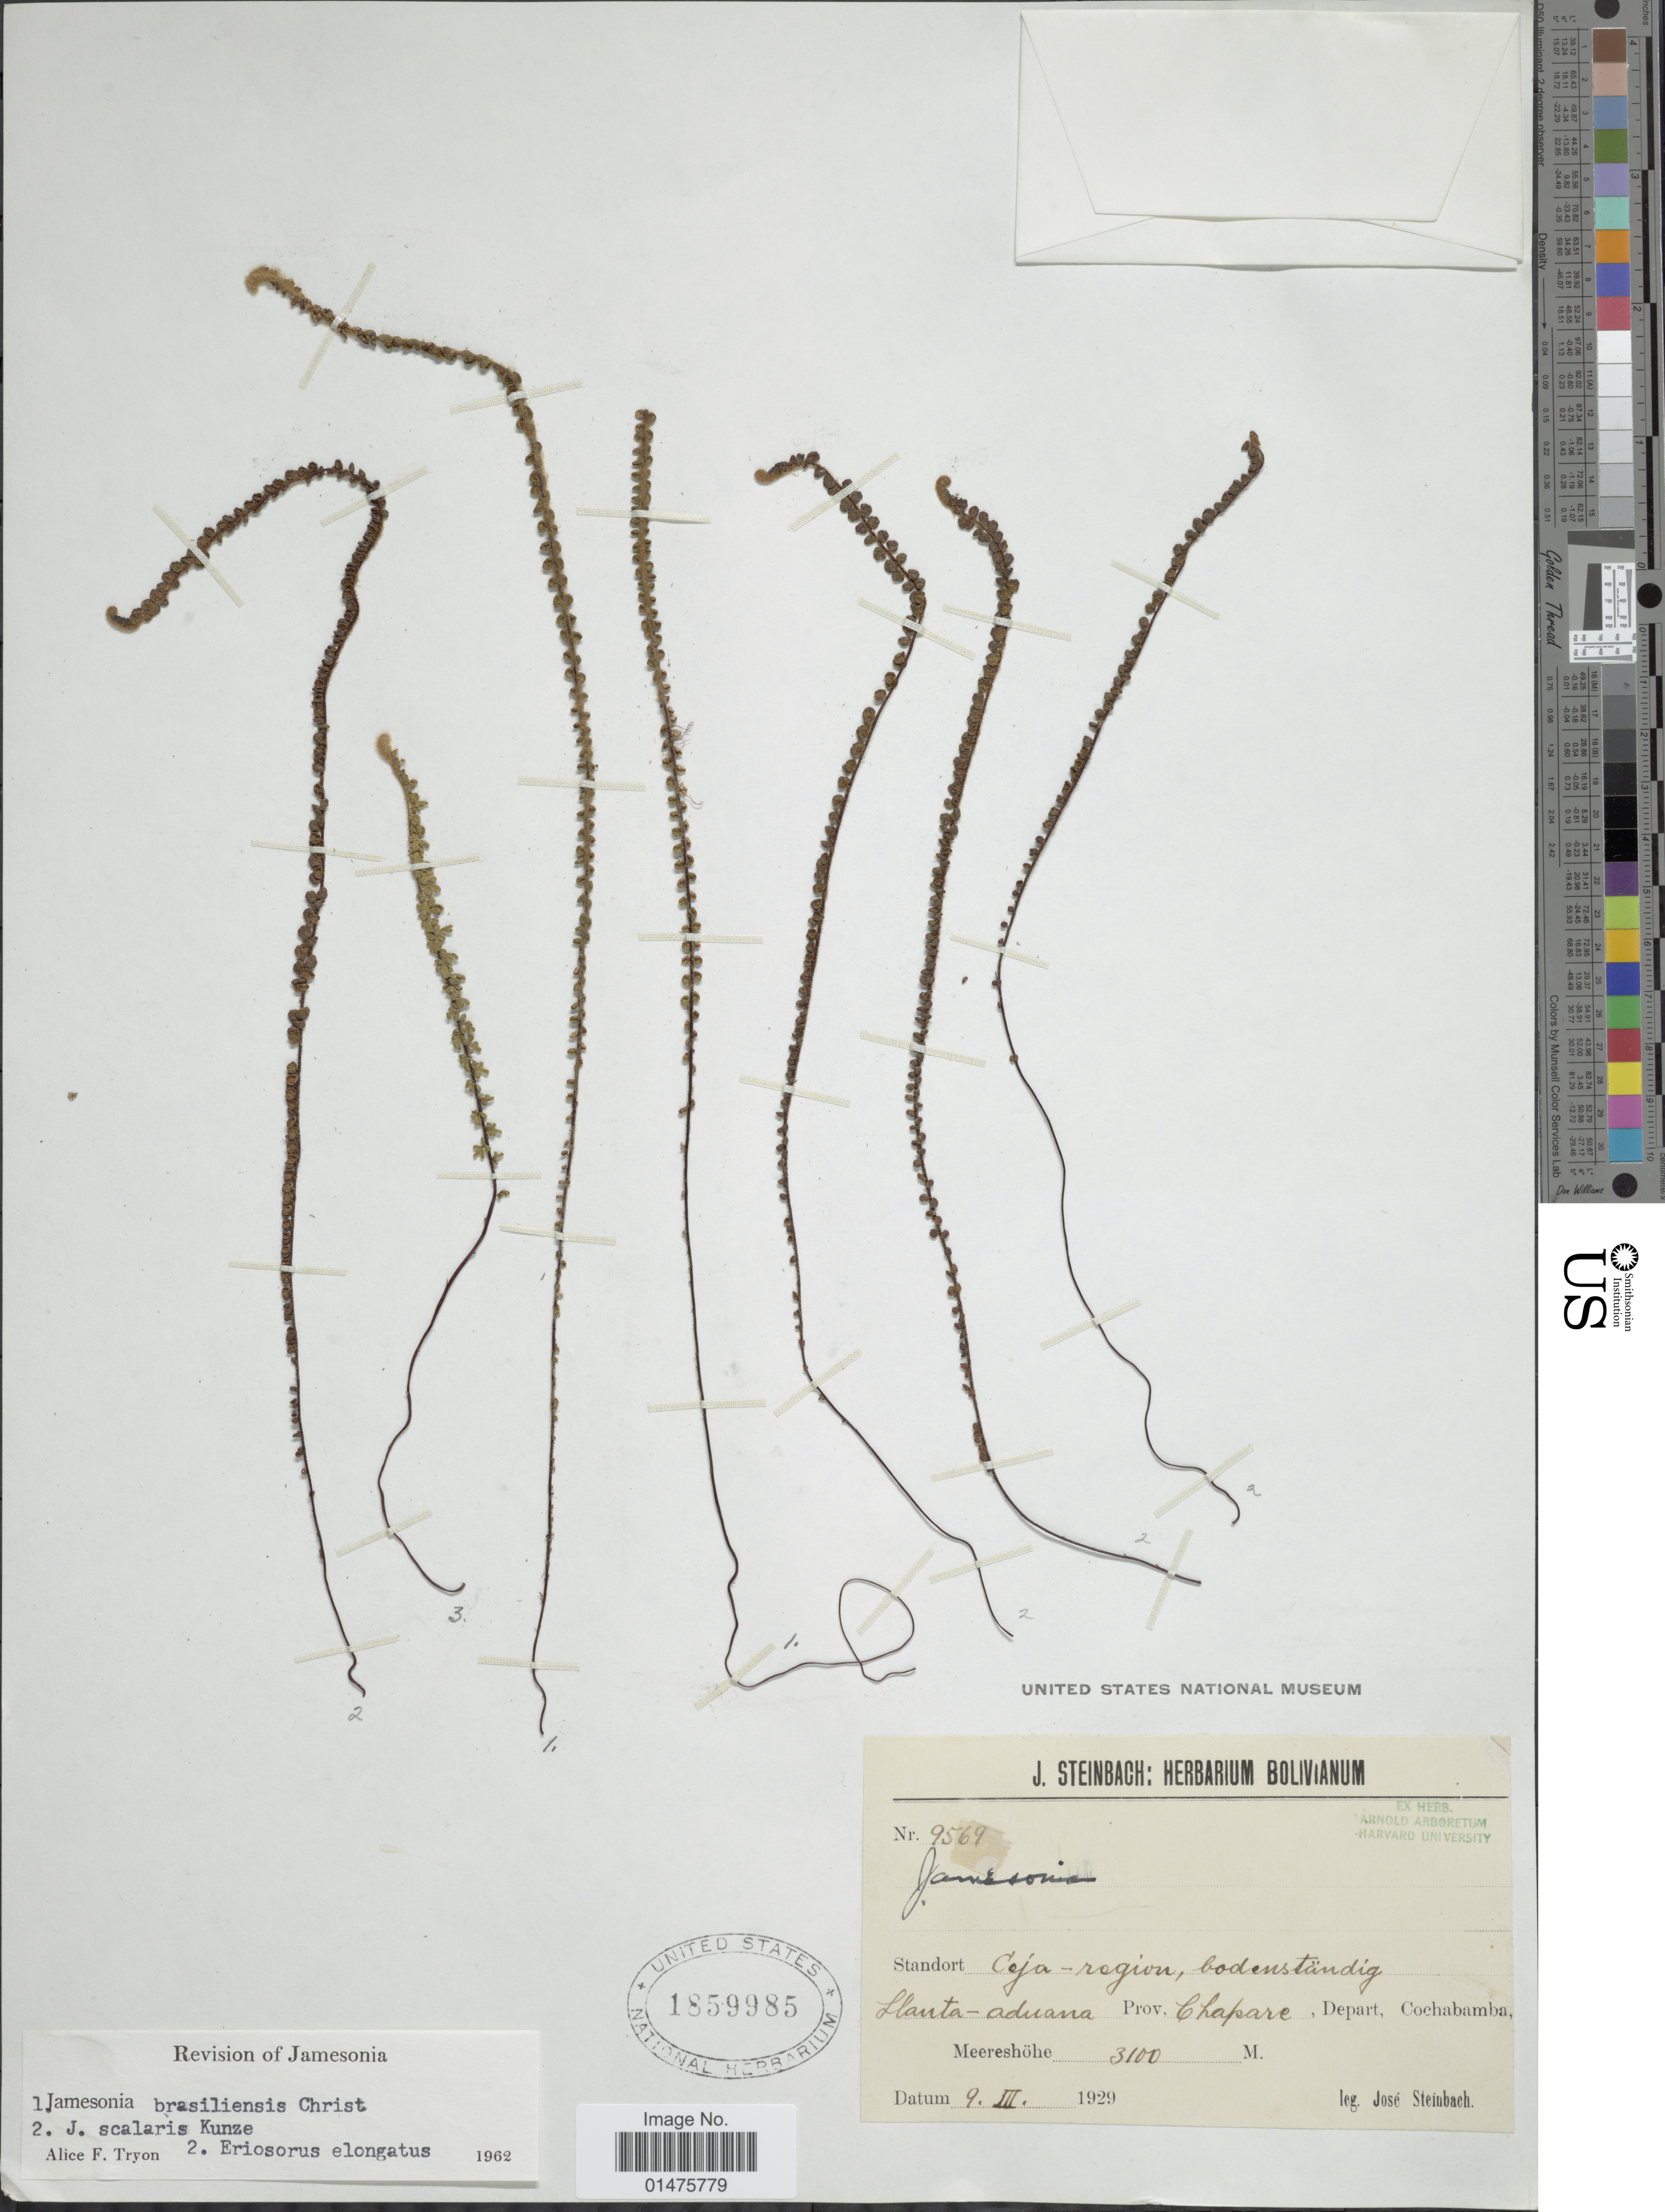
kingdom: Plantae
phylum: Tracheophyta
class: Polypodiopsida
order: Polypodiales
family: Pteridaceae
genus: Jamesonia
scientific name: Jamesonia brasiliensis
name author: Christ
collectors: J. Steinbach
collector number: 9569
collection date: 1929-03-09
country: Bolivia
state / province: Cochabamba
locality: Ceja-region, bodenstándig Llanta-aduana, prov. Chapare, Depart Cochamba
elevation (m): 3100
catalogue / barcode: US 1859985